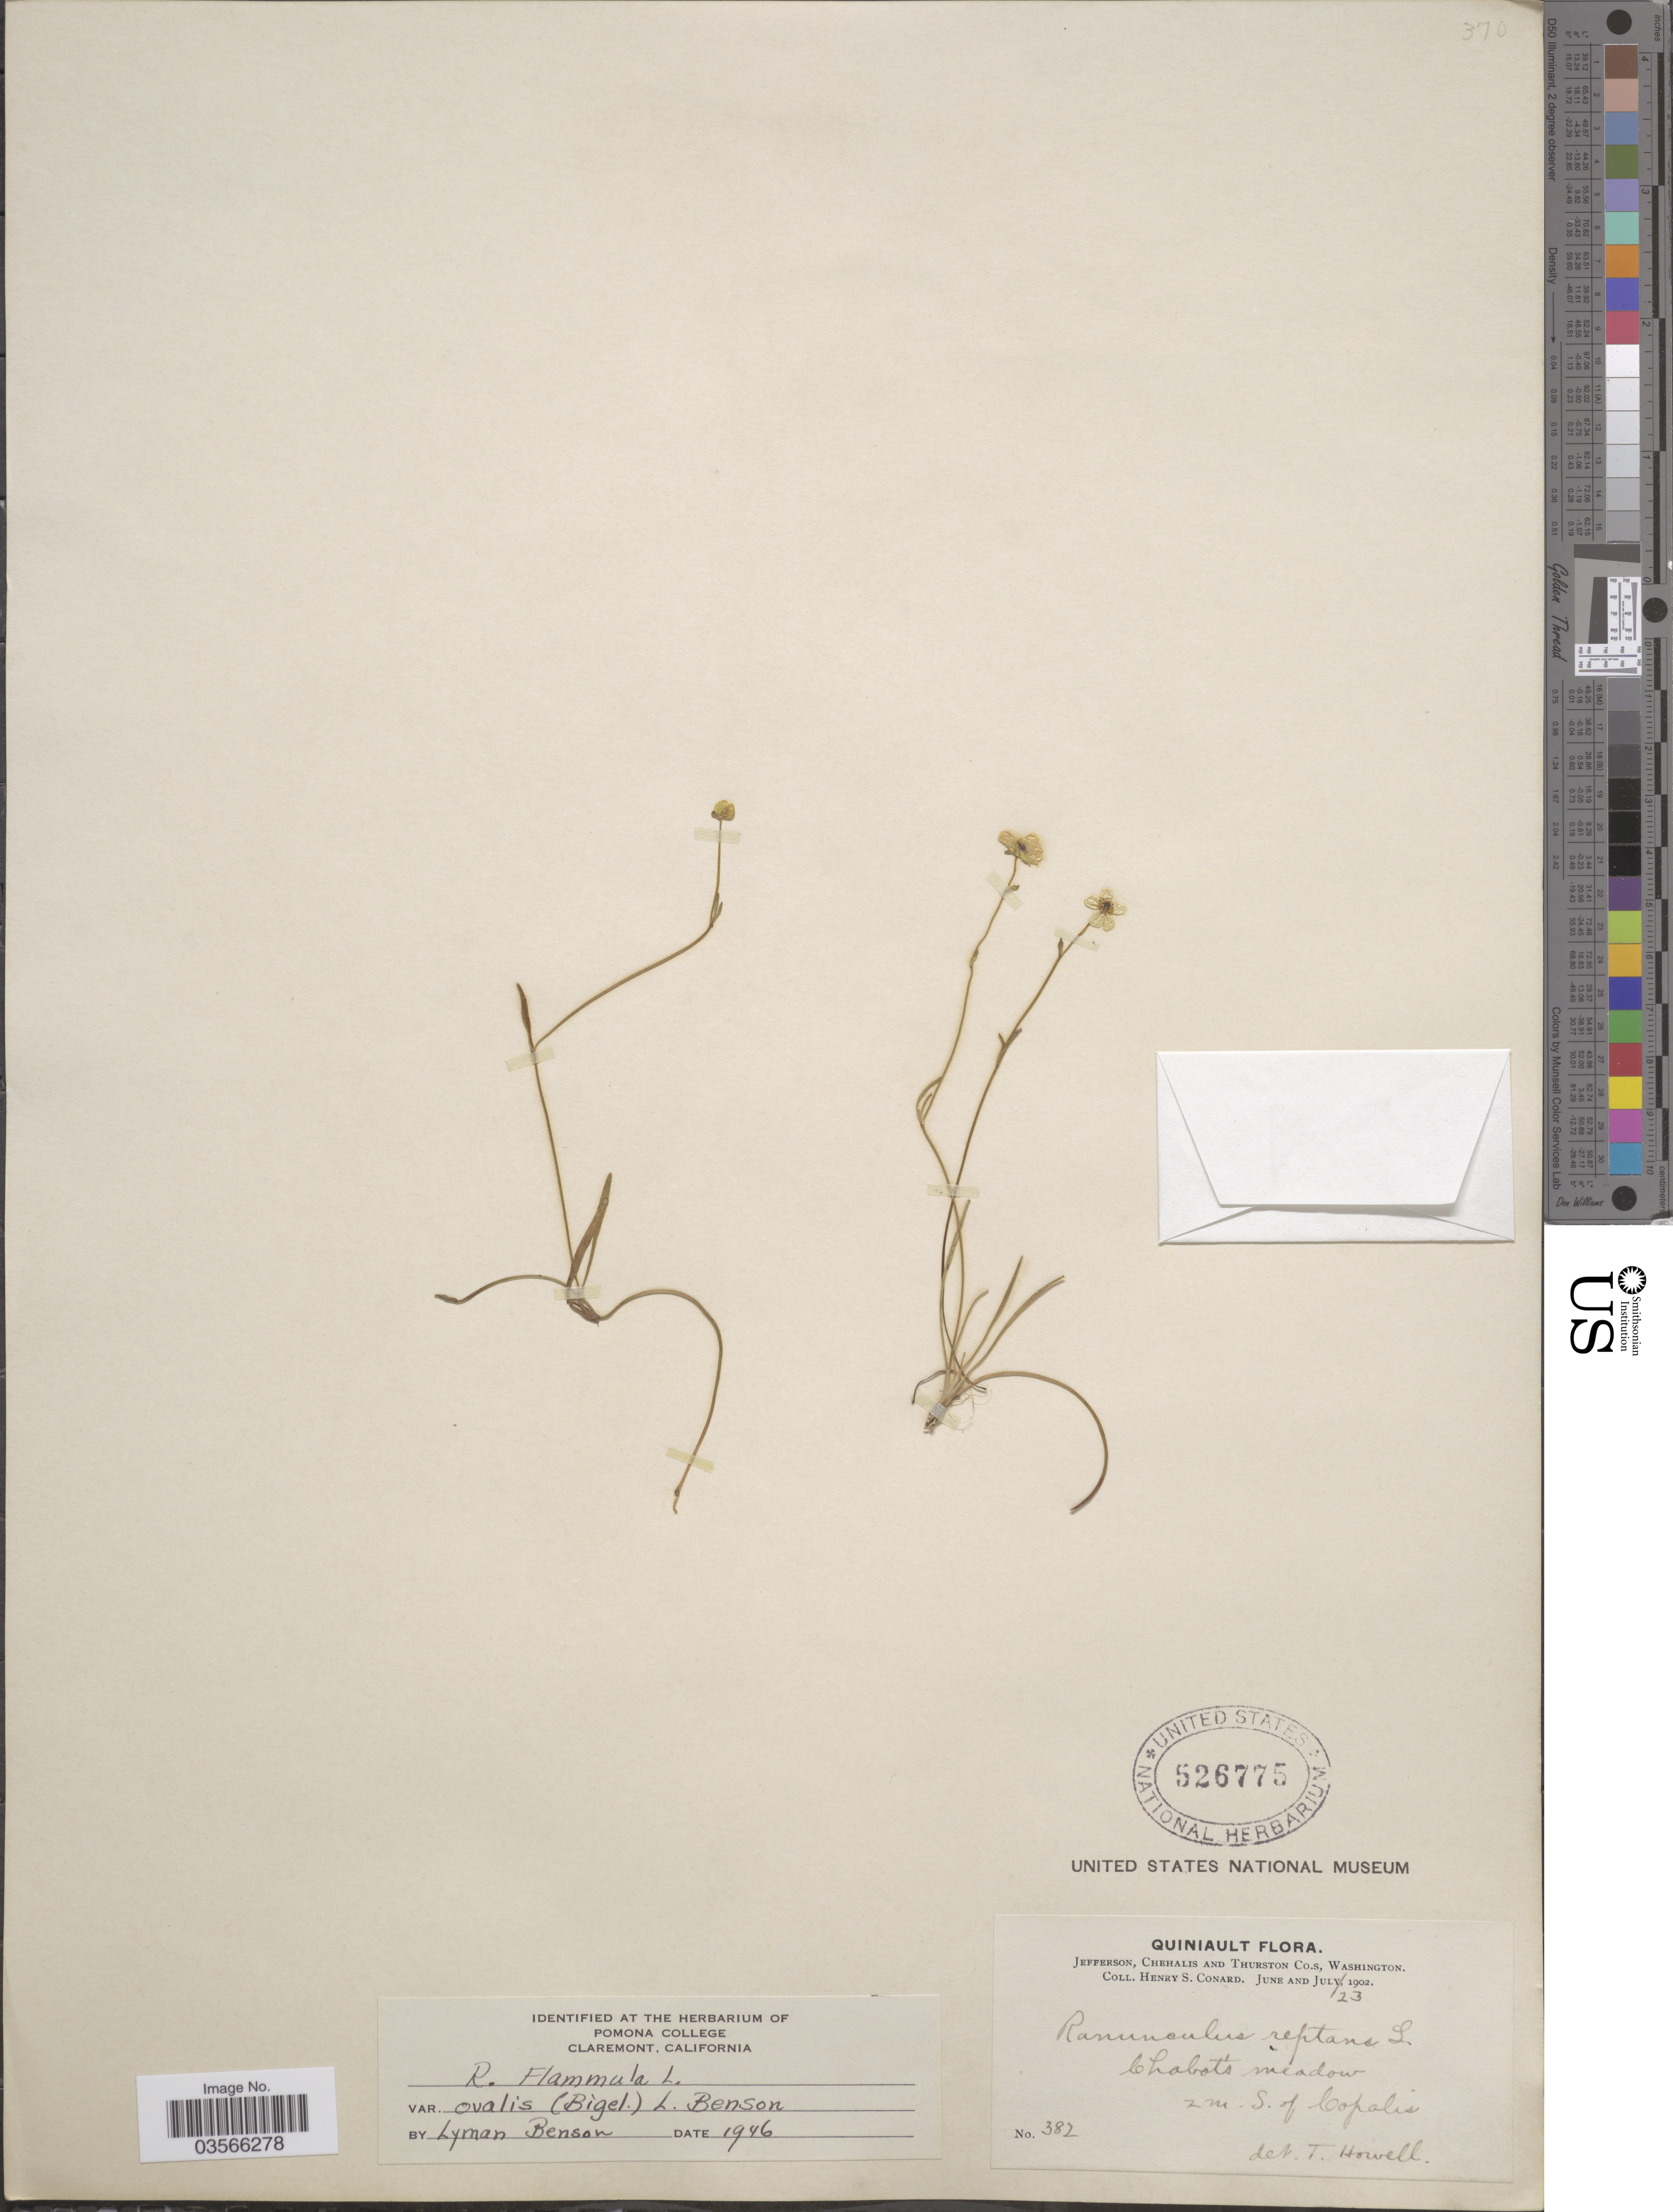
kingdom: Plantae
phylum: Tracheophyta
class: Magnoliopsida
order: Ranunculales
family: Ranunculaceae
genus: Ranunculus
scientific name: Ranunculus flammula var. ovalis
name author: (J.M. Bigelow) L.D. Benson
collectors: H. S. Conard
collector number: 382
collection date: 1902-07-23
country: United States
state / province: Washington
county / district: Thurston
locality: Quiniault. Jefferson, Chehalis and Thurston Co.s, Chabot's meadow 2 m. S. of Copalis.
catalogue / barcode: US 526775